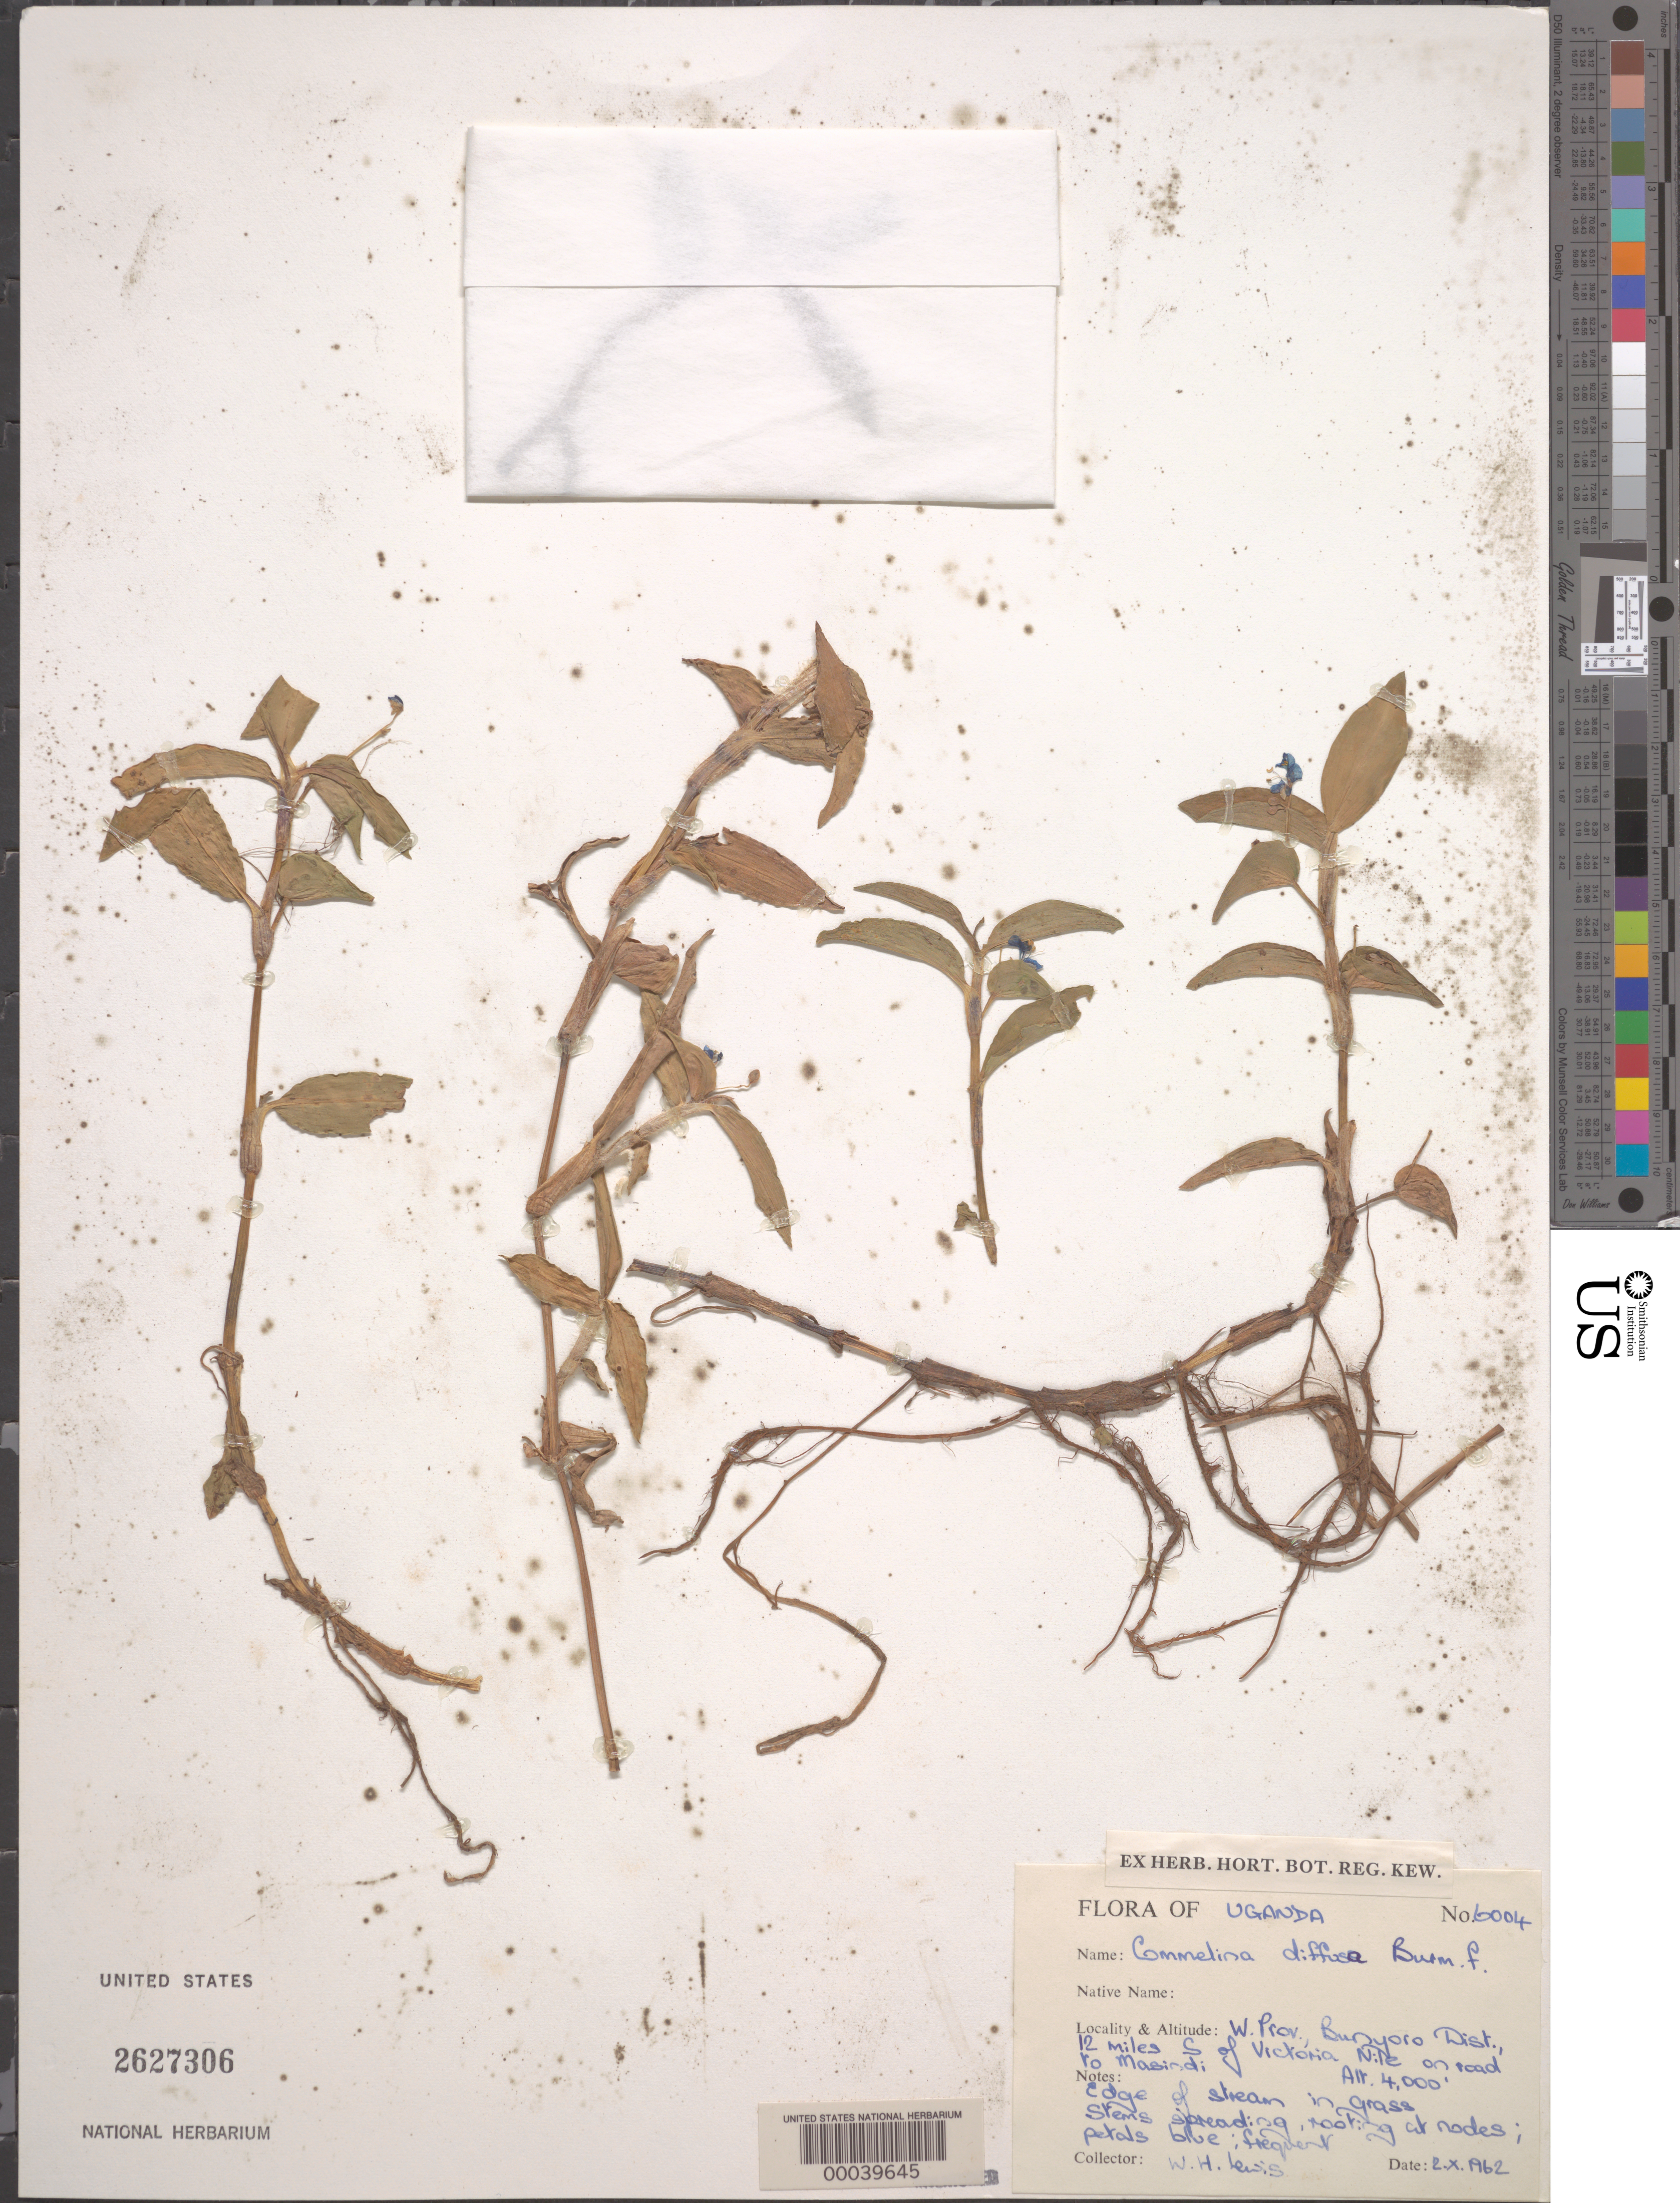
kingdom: Plantae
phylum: Tracheophyta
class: Liliopsida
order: Commelinales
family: Commelinaceae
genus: Commelina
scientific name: Commelina diffusa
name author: Burm. f.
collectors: W. H. Lewis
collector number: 6004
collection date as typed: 02 Oct 1962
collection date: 1962-10-02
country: Uganda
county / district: Bunyoro Dist.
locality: S of victoria nile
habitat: Edge of stream in grass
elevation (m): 1220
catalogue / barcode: US 2627306